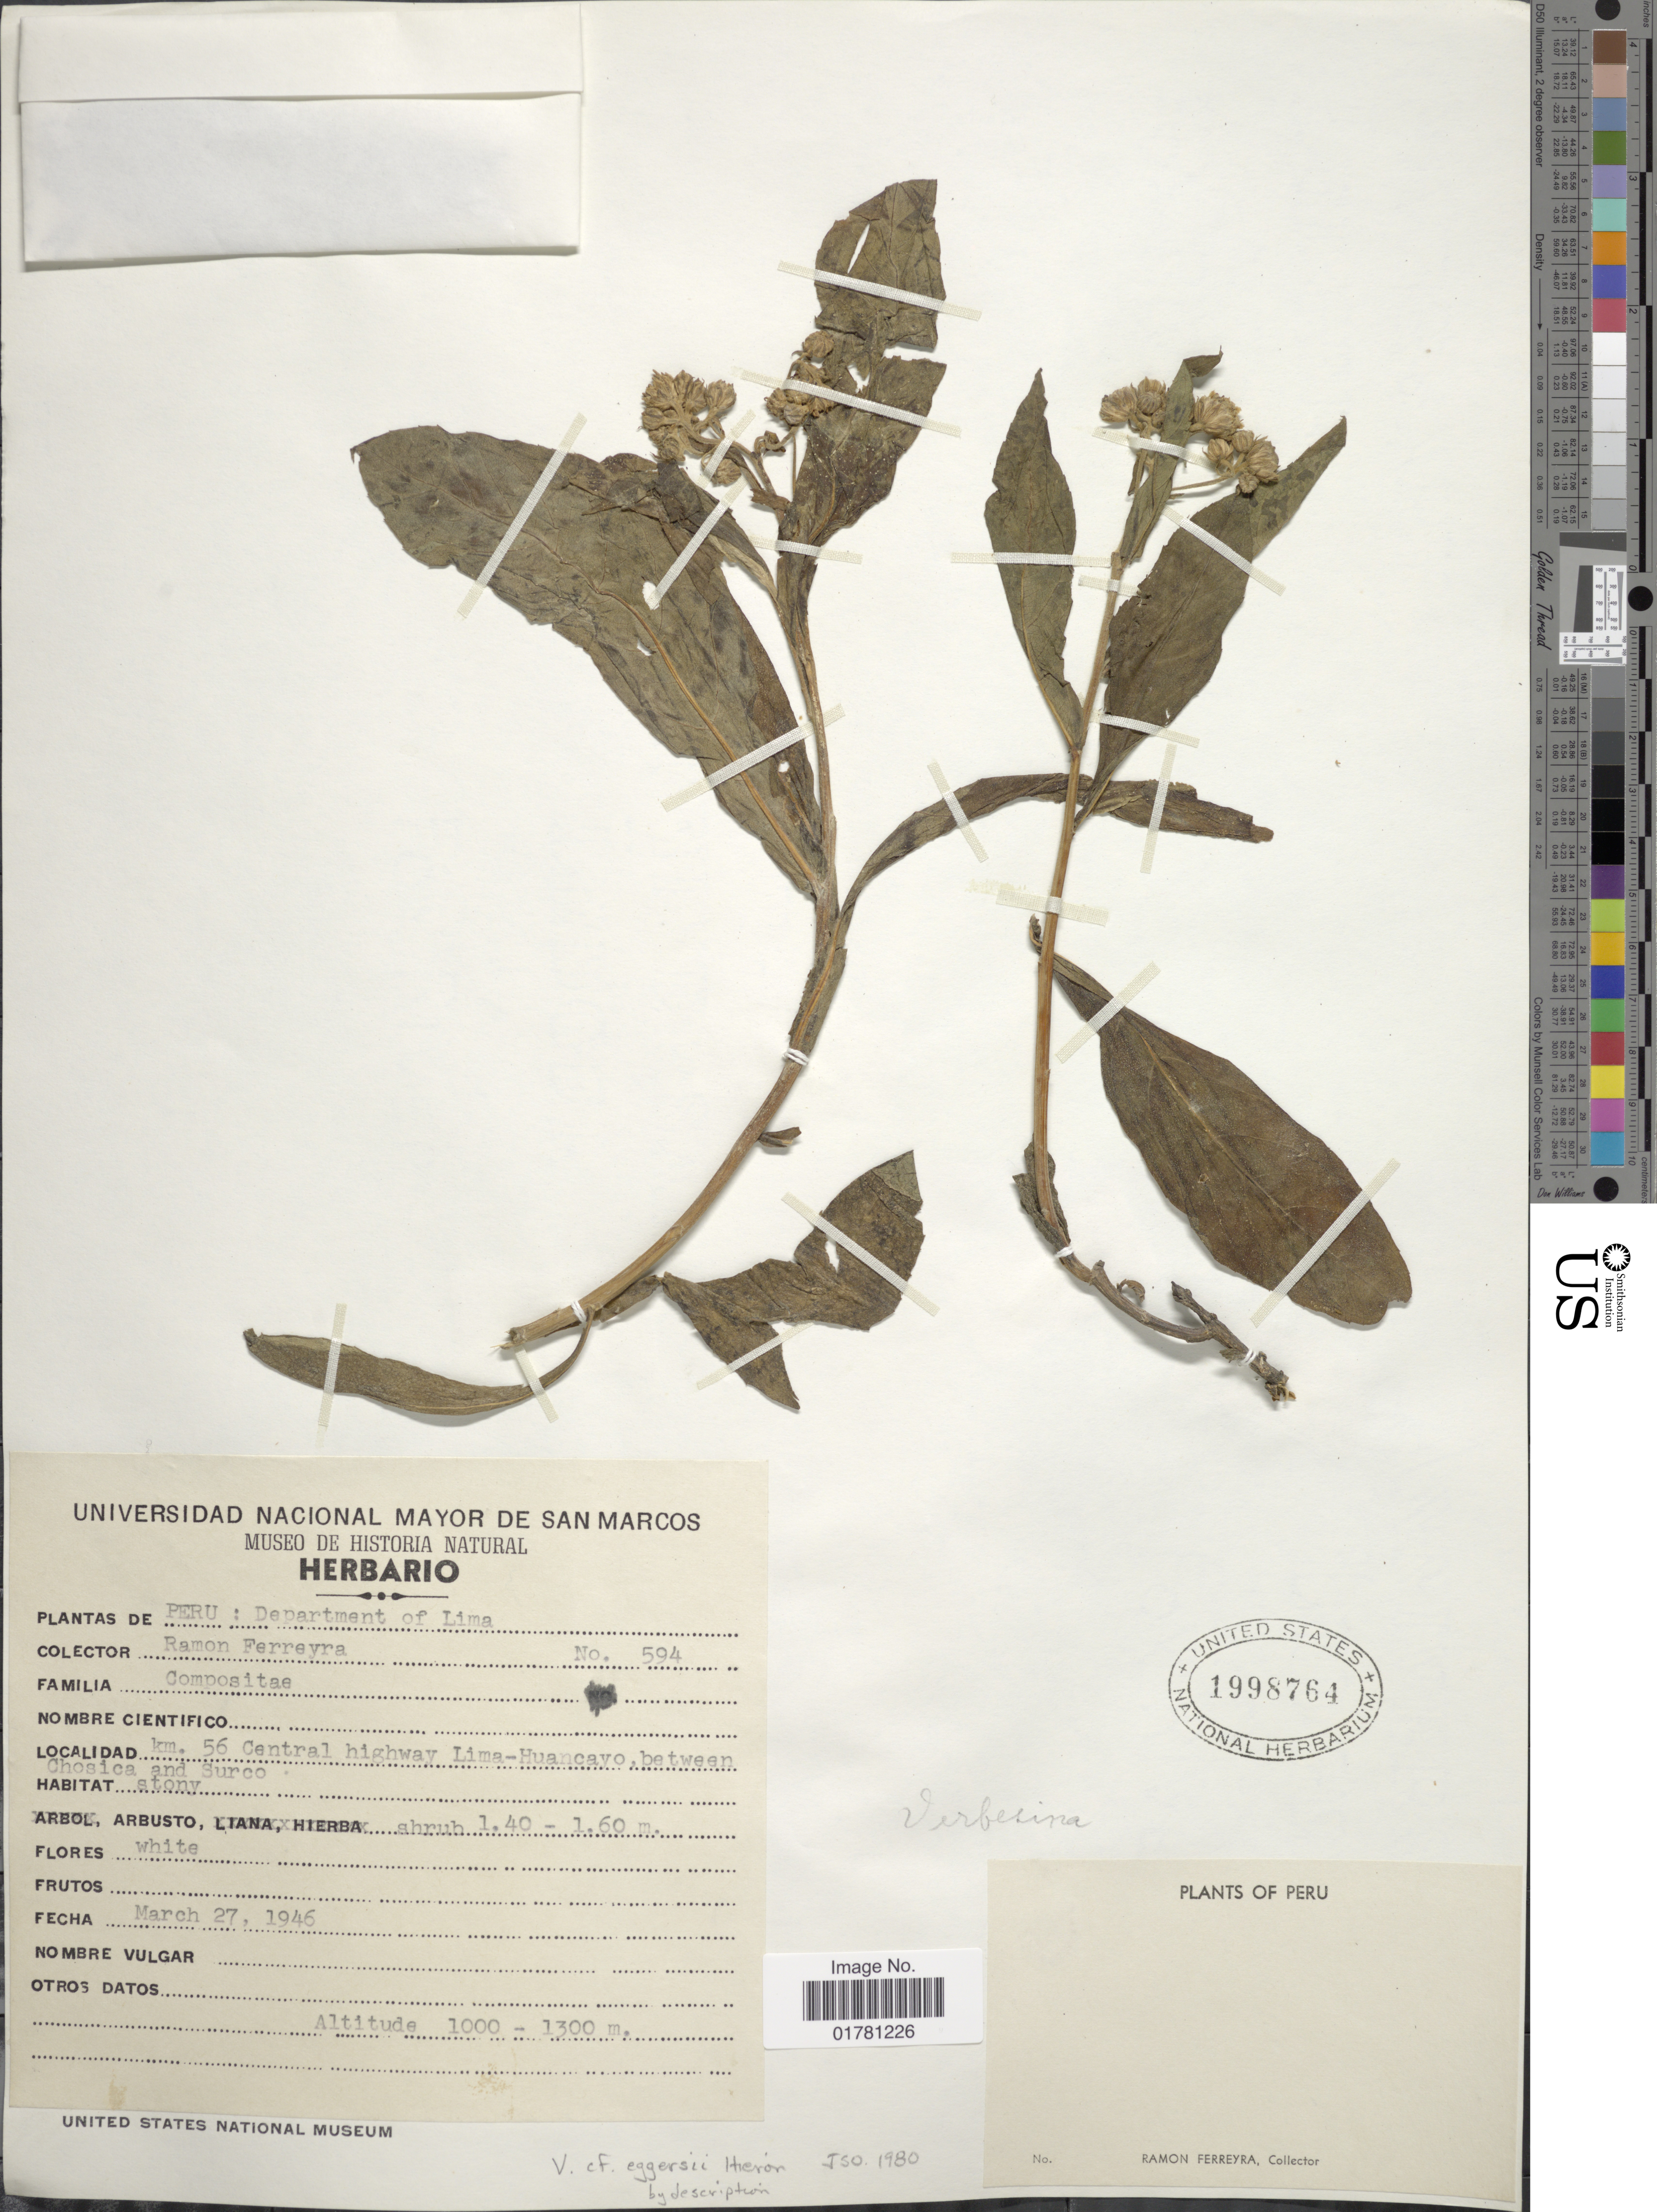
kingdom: Plantae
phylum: Tracheophyta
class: Magnoliopsida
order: Asterales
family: Asteraceae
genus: Verbesina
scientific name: Verbesina saubinetioides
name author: S.F. Blake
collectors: R. A. Ferreyra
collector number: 594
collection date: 1946-03-27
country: Peru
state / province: Lima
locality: Department of Lima, km 56 Central highway Lima-Huancayo, between Chosica and Surco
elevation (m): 1000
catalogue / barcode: US 1998764